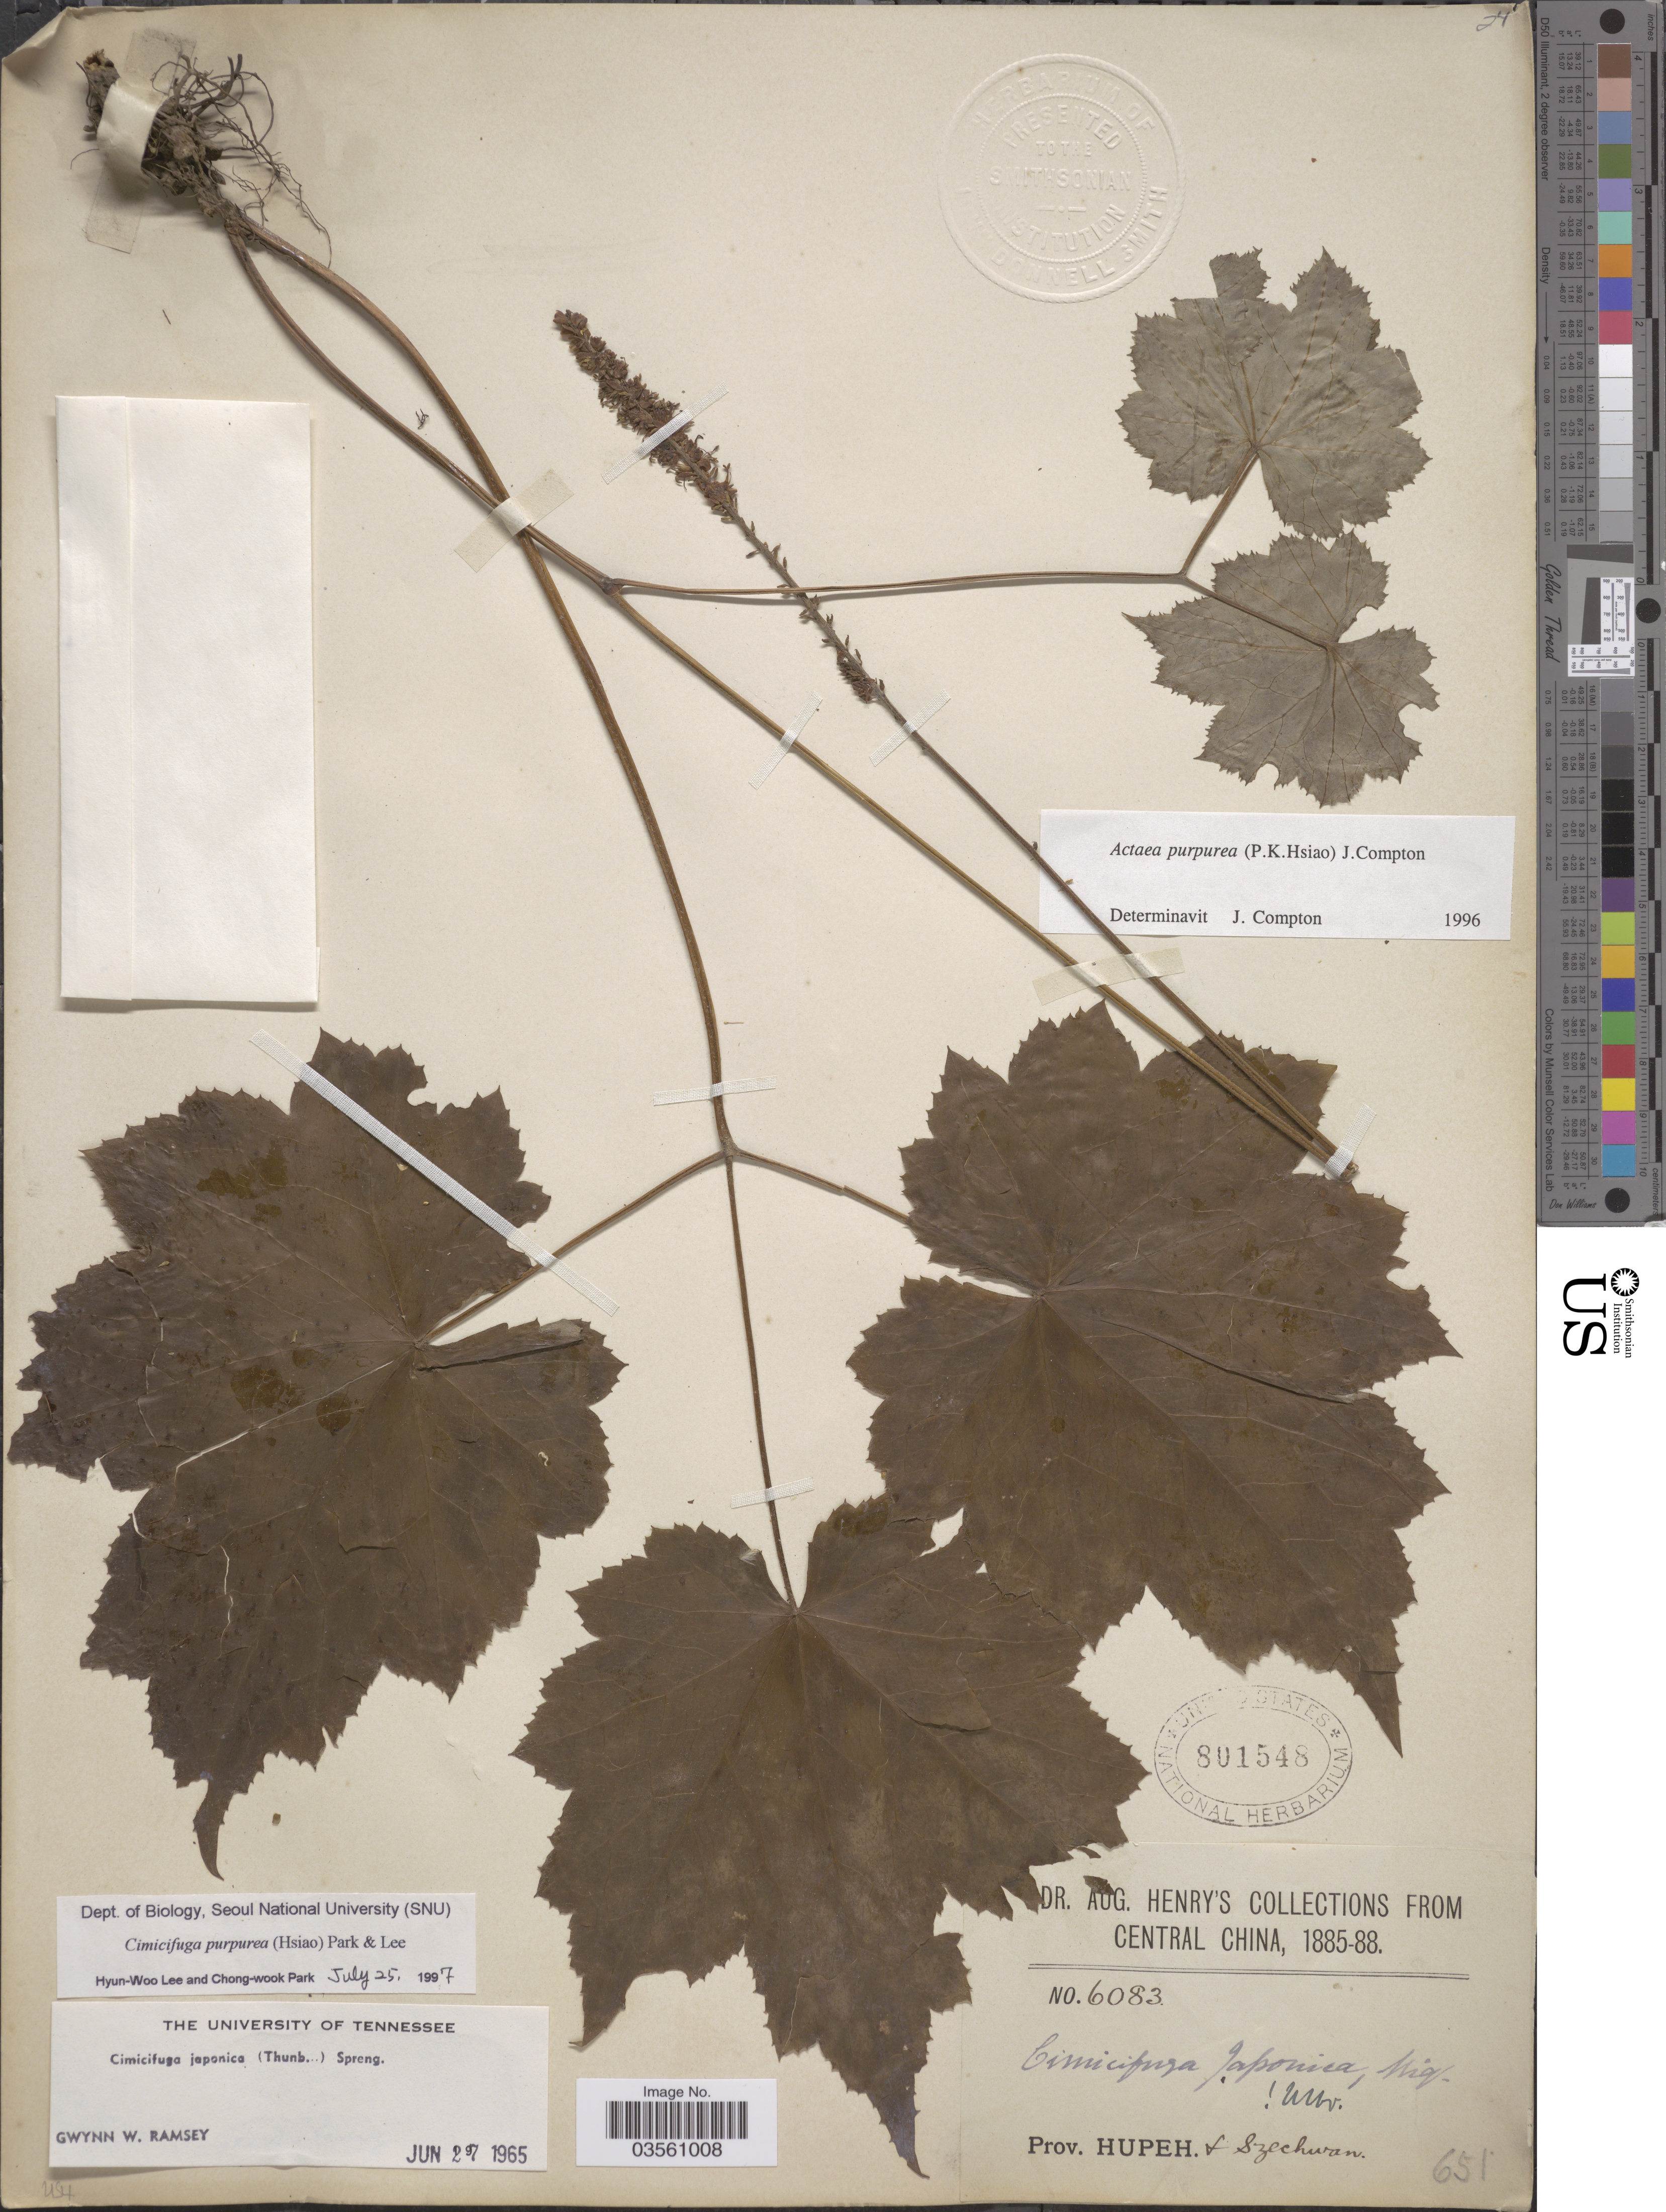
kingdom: Plantae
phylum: Tracheophyta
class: Magnoliopsida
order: Ranunculales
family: Ranunculaceae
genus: Actaea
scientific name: Actaea purpurea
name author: (P.K. Hsiao) J. Compton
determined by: Compton, J. A.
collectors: A. Henry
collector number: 6083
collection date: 1885/1888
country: China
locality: Central China. Prov. Hupeh & Szechwan.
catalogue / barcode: US 801548